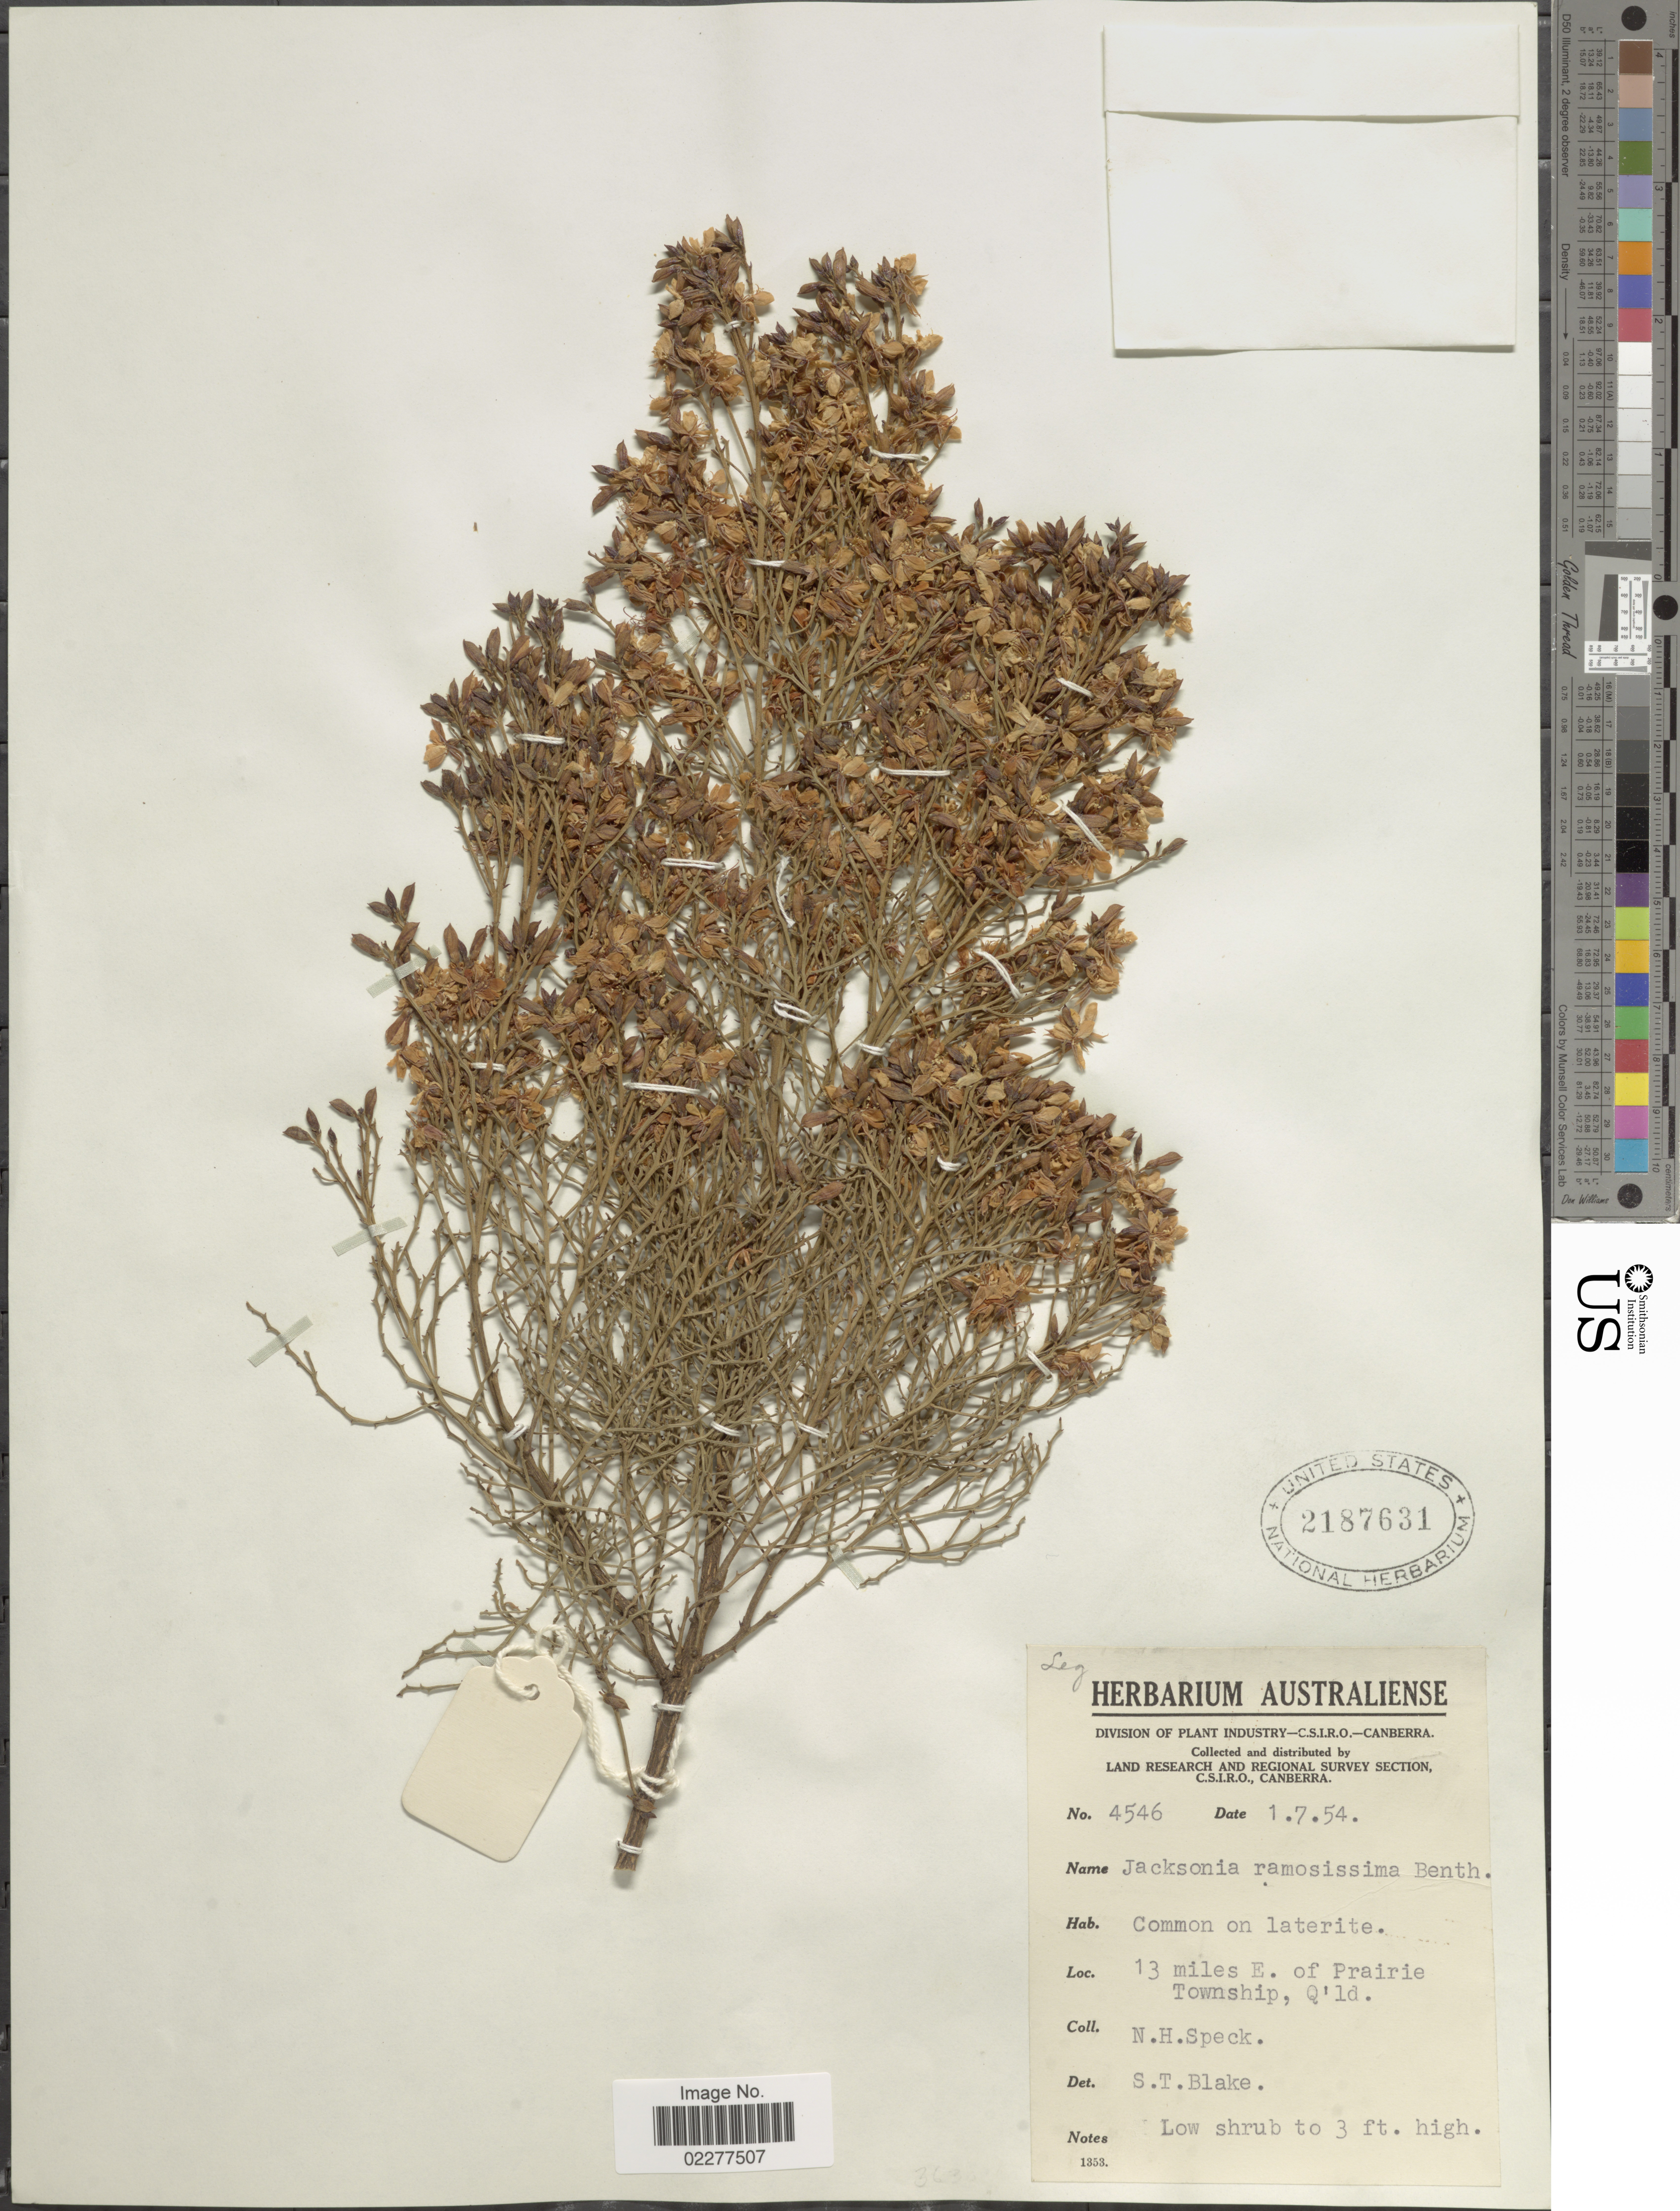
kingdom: Plantae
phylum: Tracheophyta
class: Magnoliopsida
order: Fabales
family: Fabaceae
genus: Jacksonia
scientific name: Jacksonia ramosissima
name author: Benth.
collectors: N. Speck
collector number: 4546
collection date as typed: Transcribed d/m/y: 1/7/54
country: Australia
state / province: Queensland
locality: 13 miles E of Prairie Township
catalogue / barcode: US 2187631